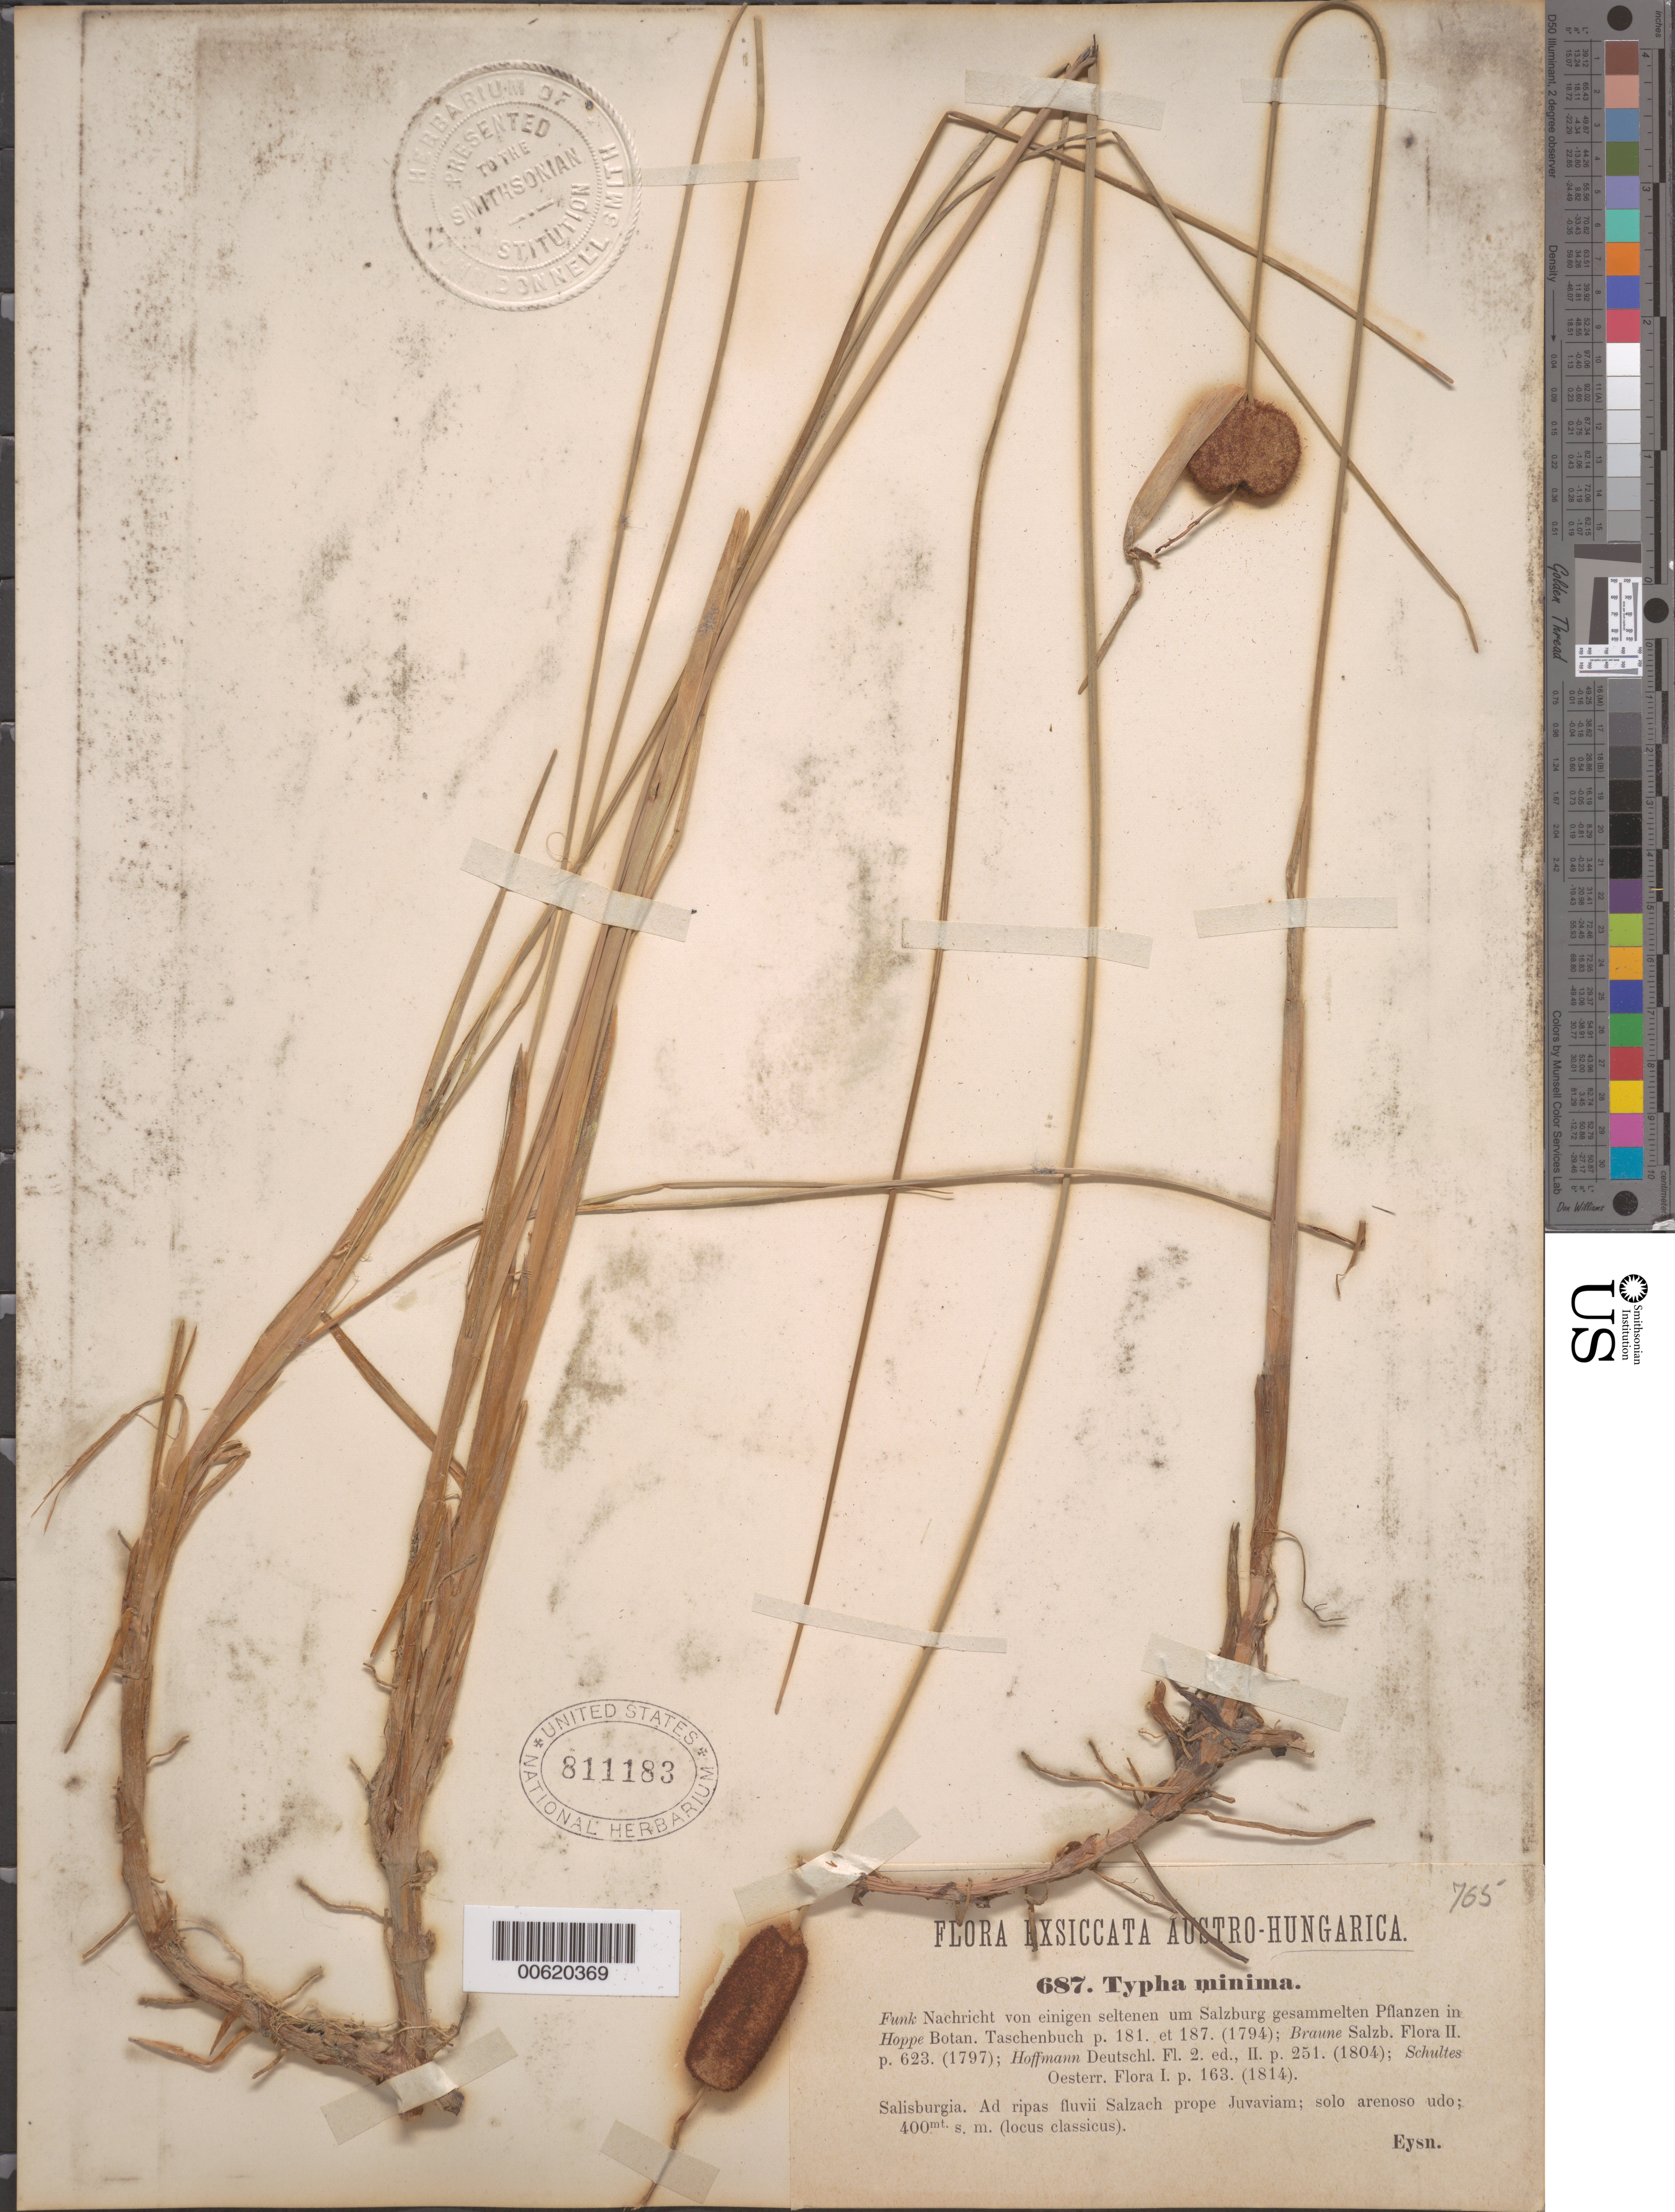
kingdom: Plantae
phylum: Tracheophyta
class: Liliopsida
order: Poales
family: Typhaceae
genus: Typha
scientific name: Typha minima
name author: Funck ex Hoppe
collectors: -. Eysn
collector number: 687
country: Austria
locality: Salisburg. [Salzburg?]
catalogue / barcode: US 811183